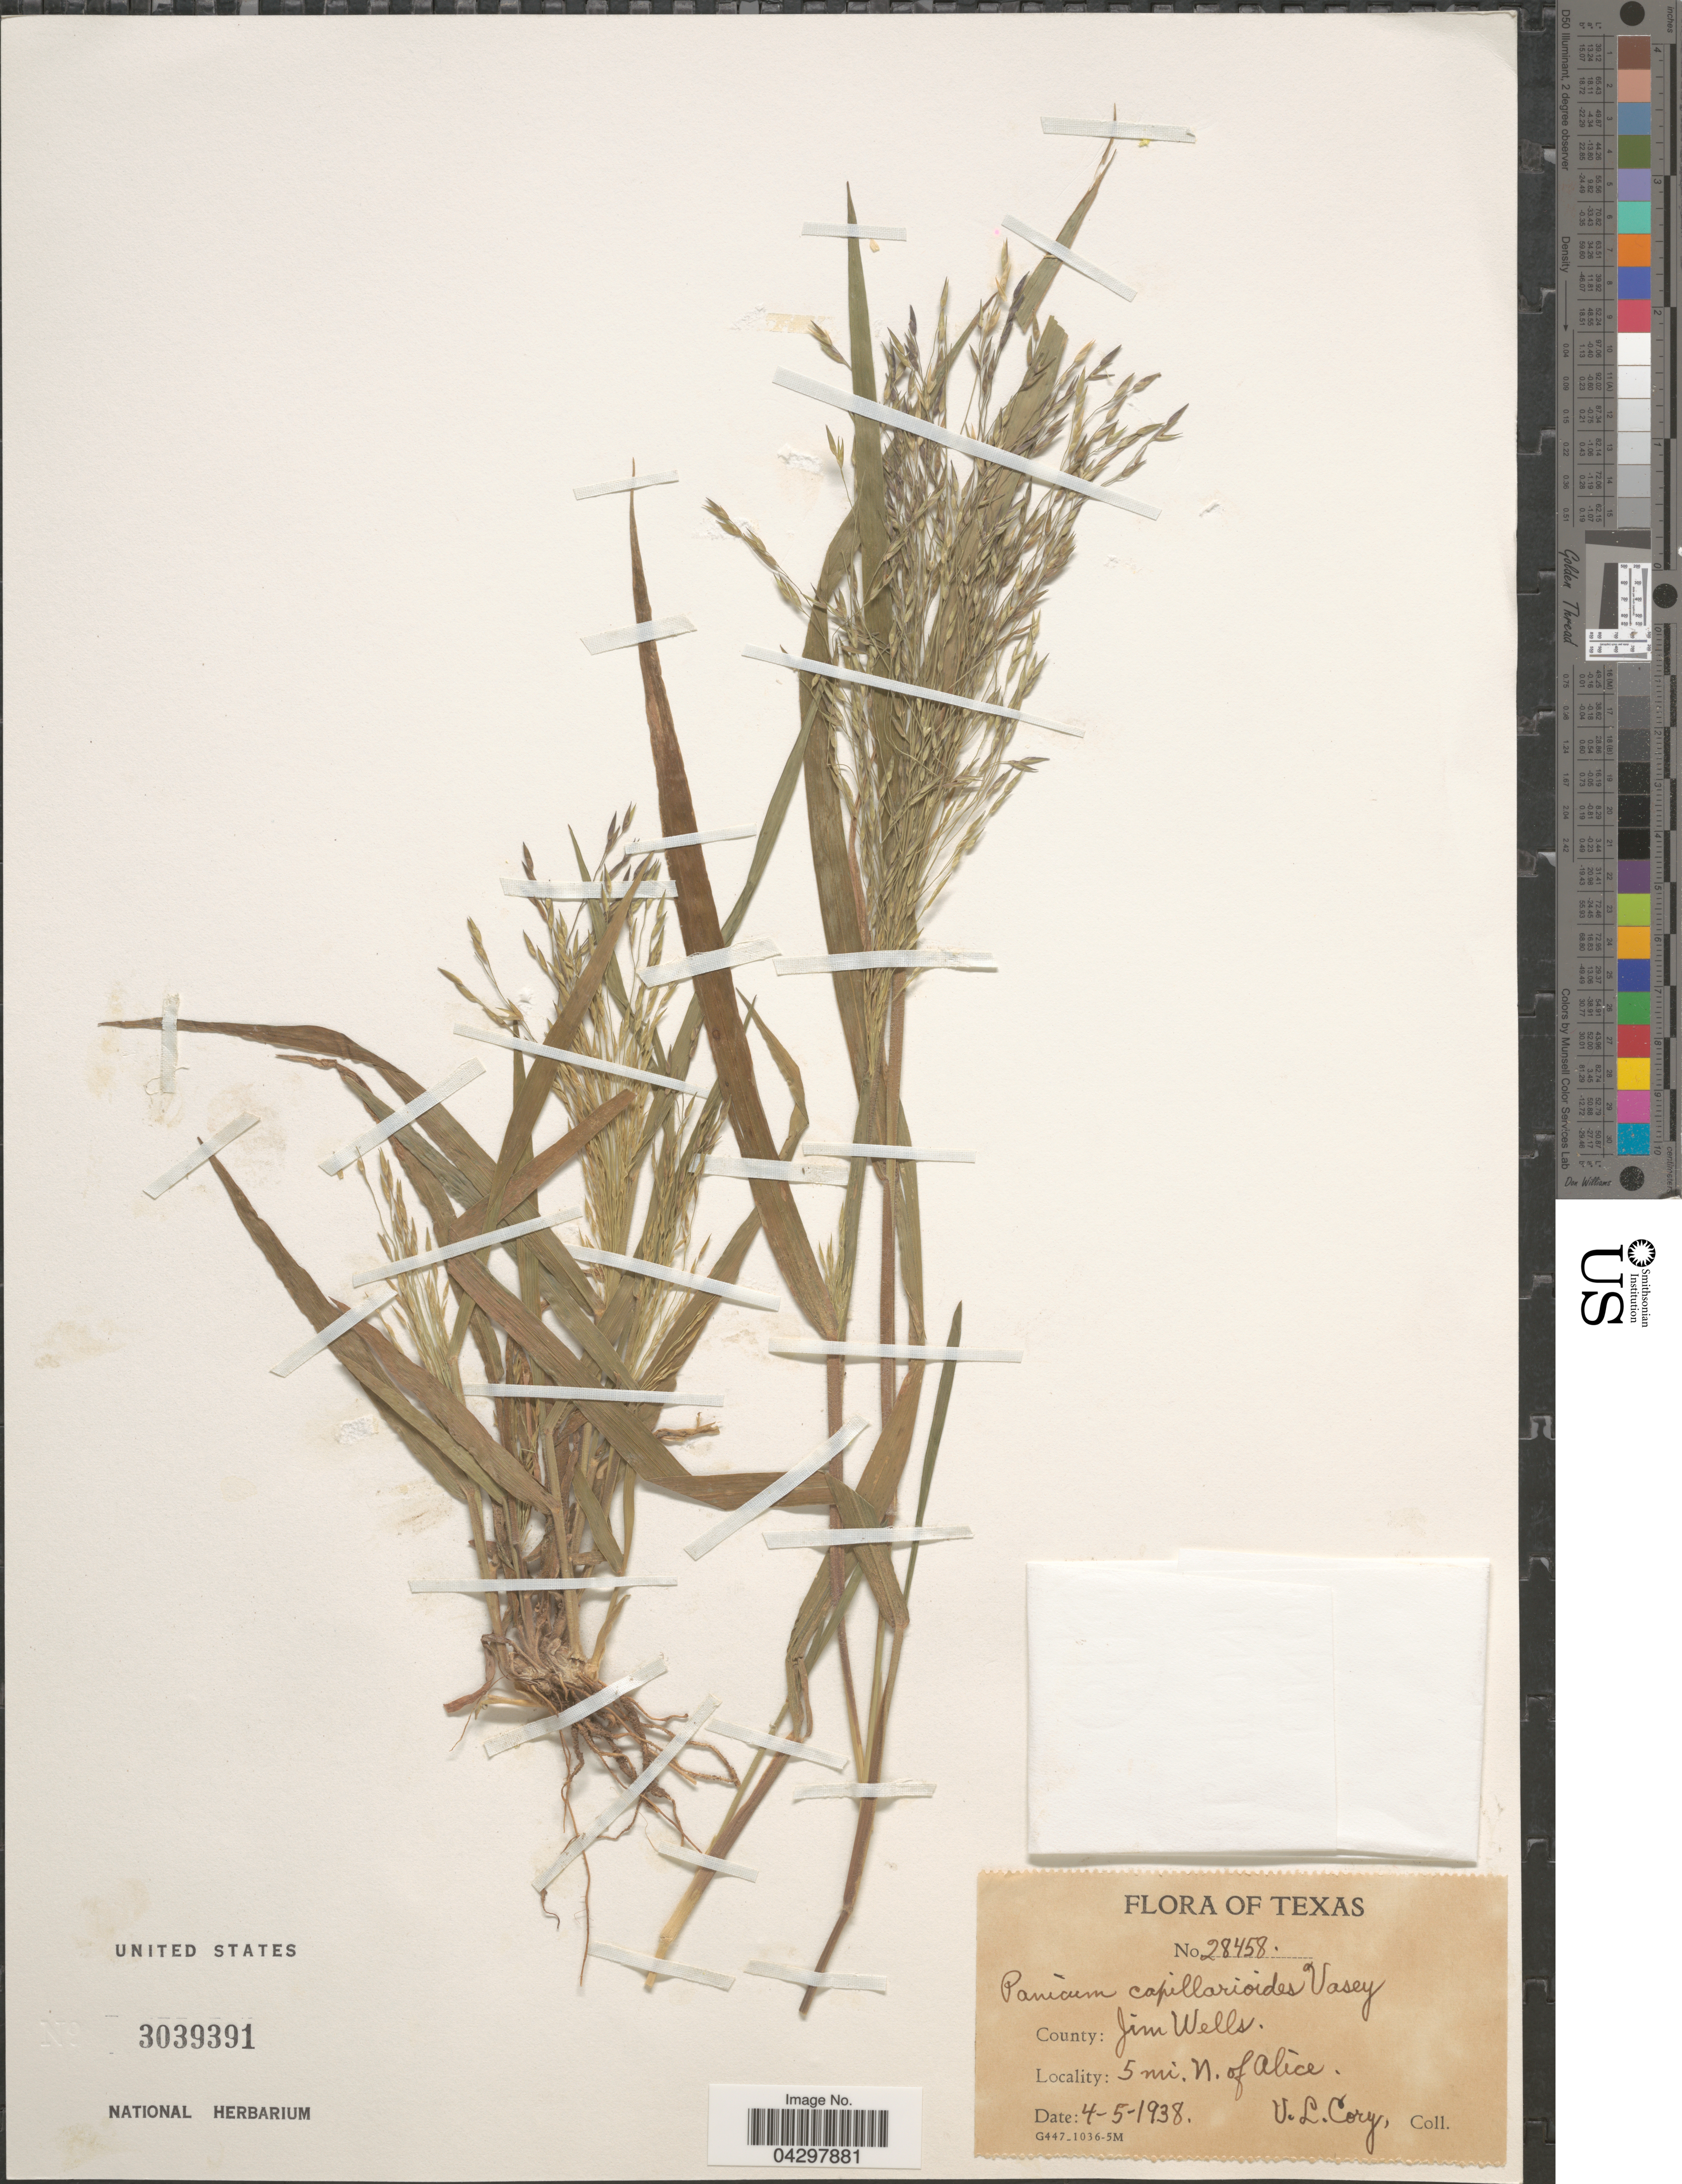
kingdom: Plantae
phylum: Tracheophyta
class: Liliopsida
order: Poales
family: Poaceae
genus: Panicum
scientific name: Panicum capillarioides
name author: Vasey in J.M. Coult.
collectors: V. Cory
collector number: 28458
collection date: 1938-04-05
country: United States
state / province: Texas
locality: County: Jim Wells. 5 mi. N. of Alice.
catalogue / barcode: US 3039391